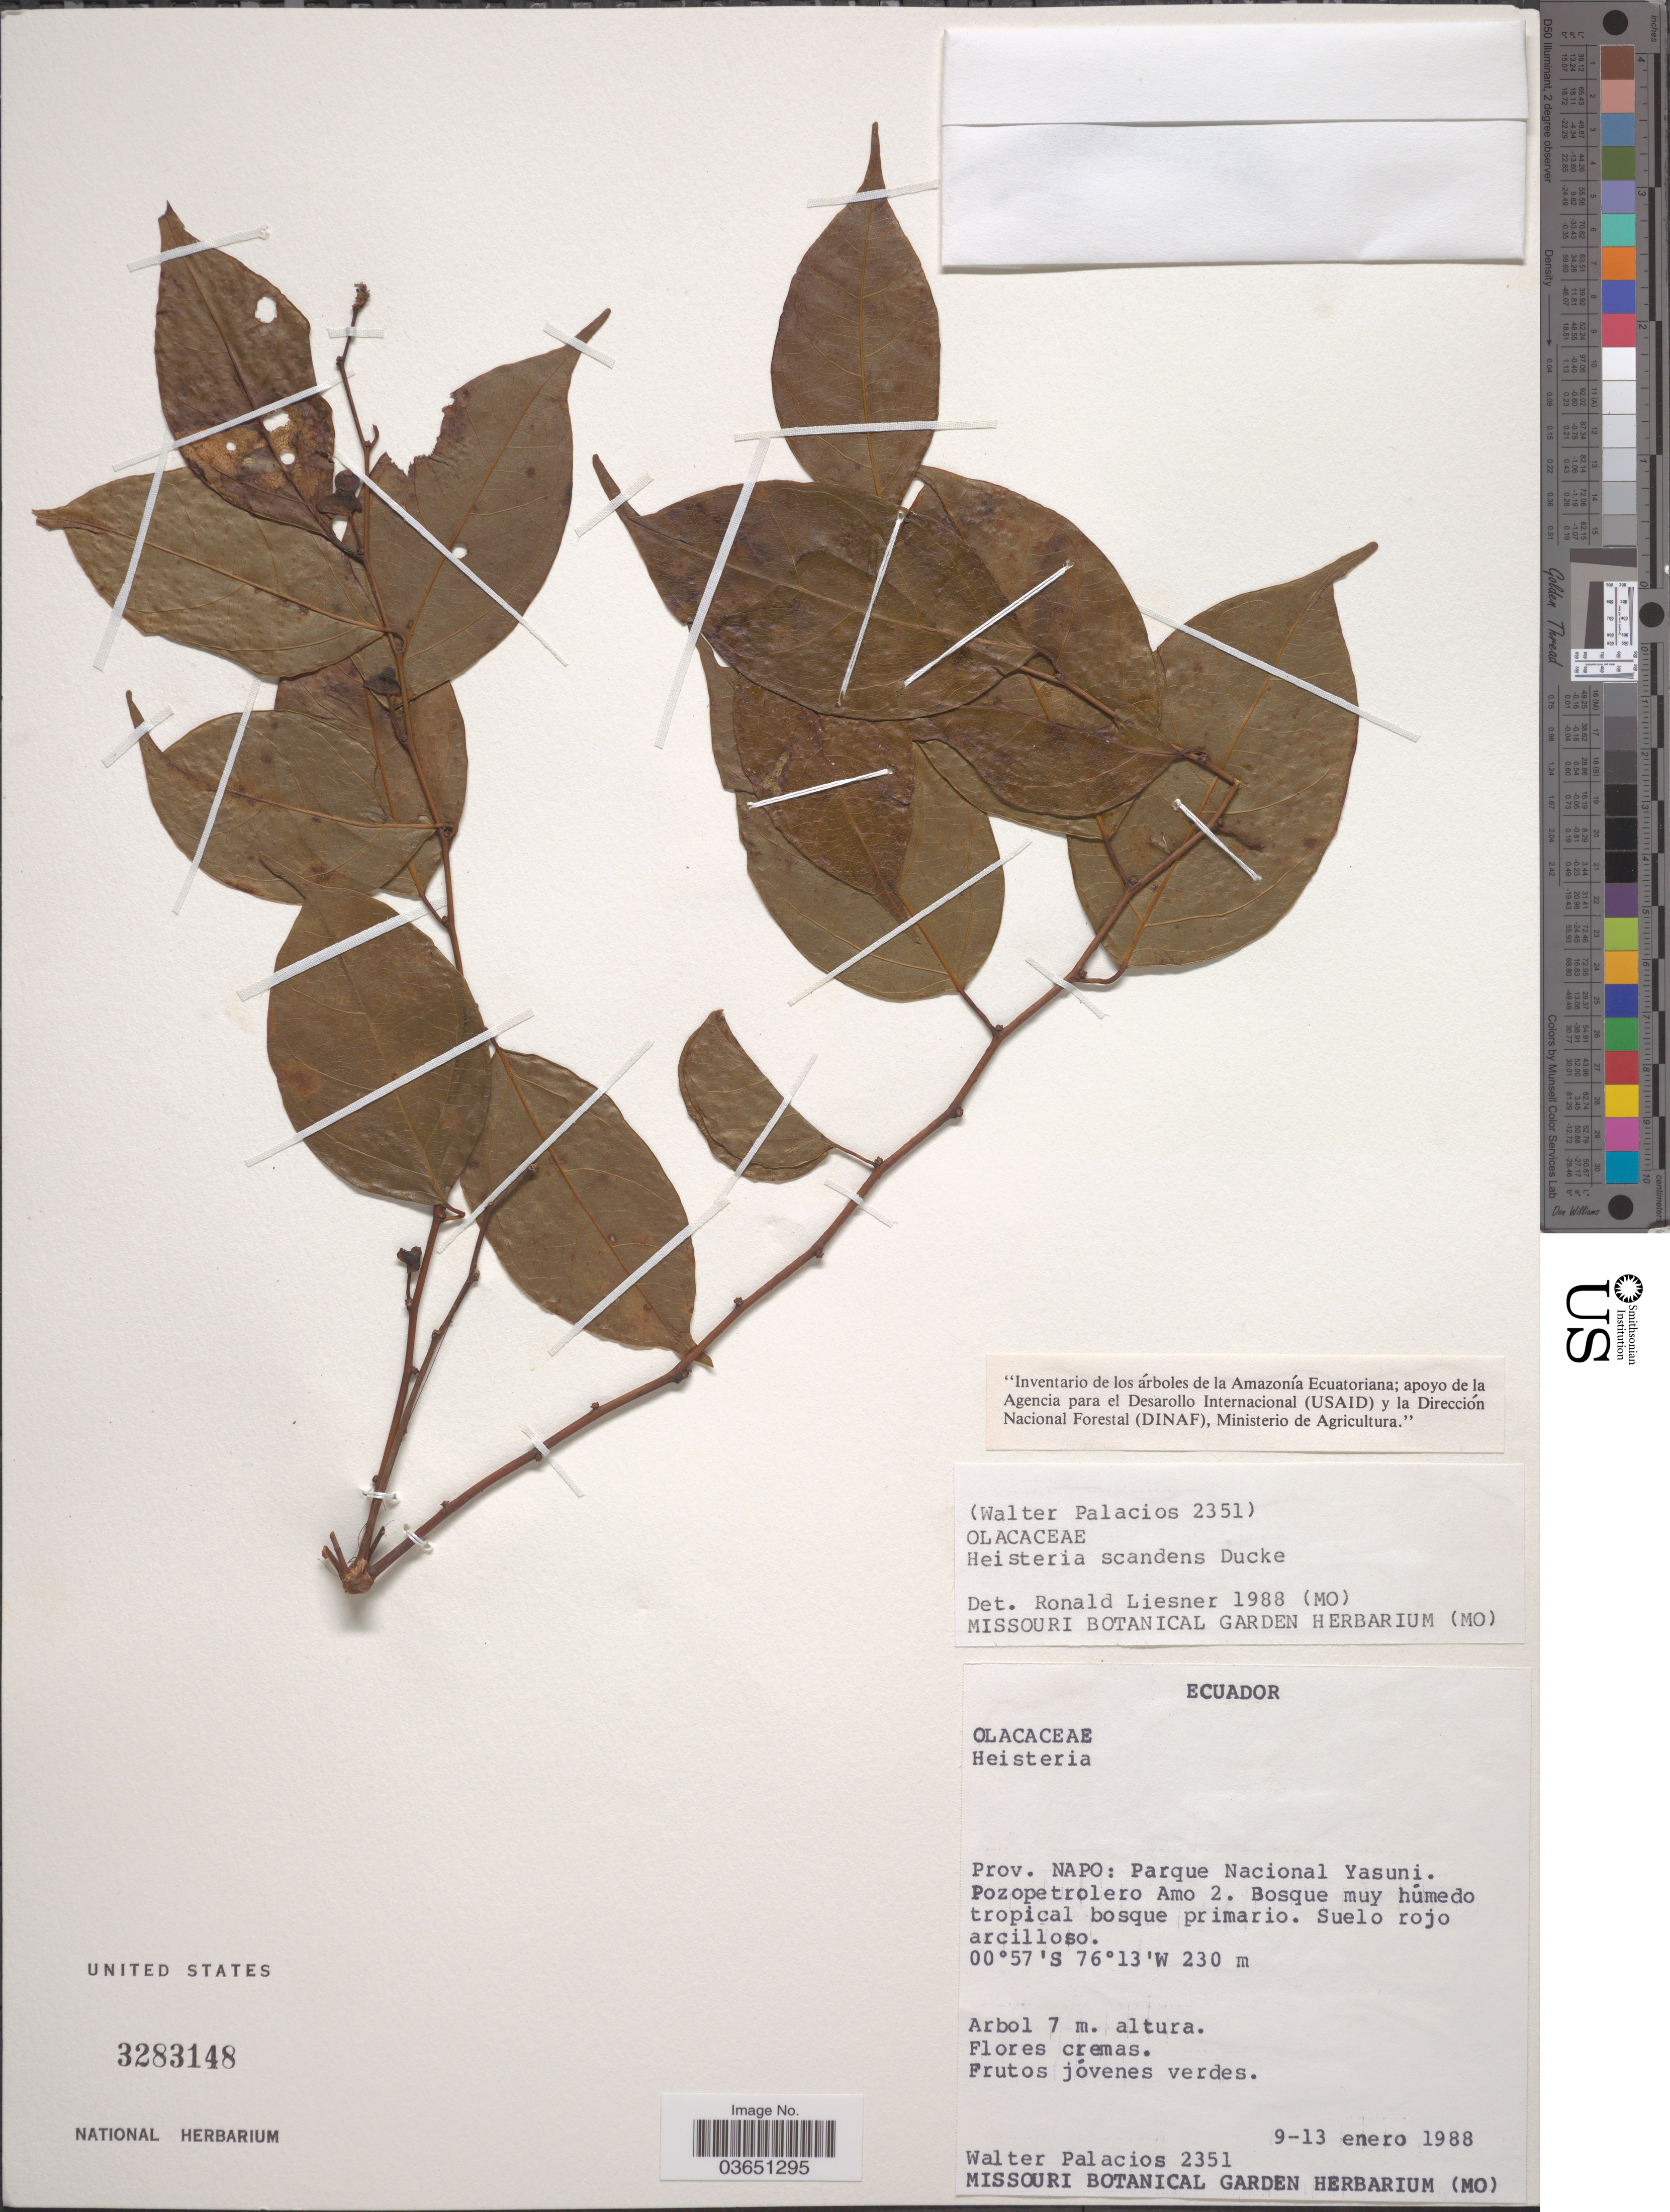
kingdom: Plantae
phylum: Tracheophyta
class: Magnoliopsida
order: Santalales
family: Erythropalaceae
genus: Heisteria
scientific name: Heisteria scandens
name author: Ducke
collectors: W. Palacios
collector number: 2351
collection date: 1988-01-09/1988-01-13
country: Ecuador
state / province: Napo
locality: Parque Nacional Yasuni. Pozopetrolero Amo 2.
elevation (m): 230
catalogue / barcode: US 3283148